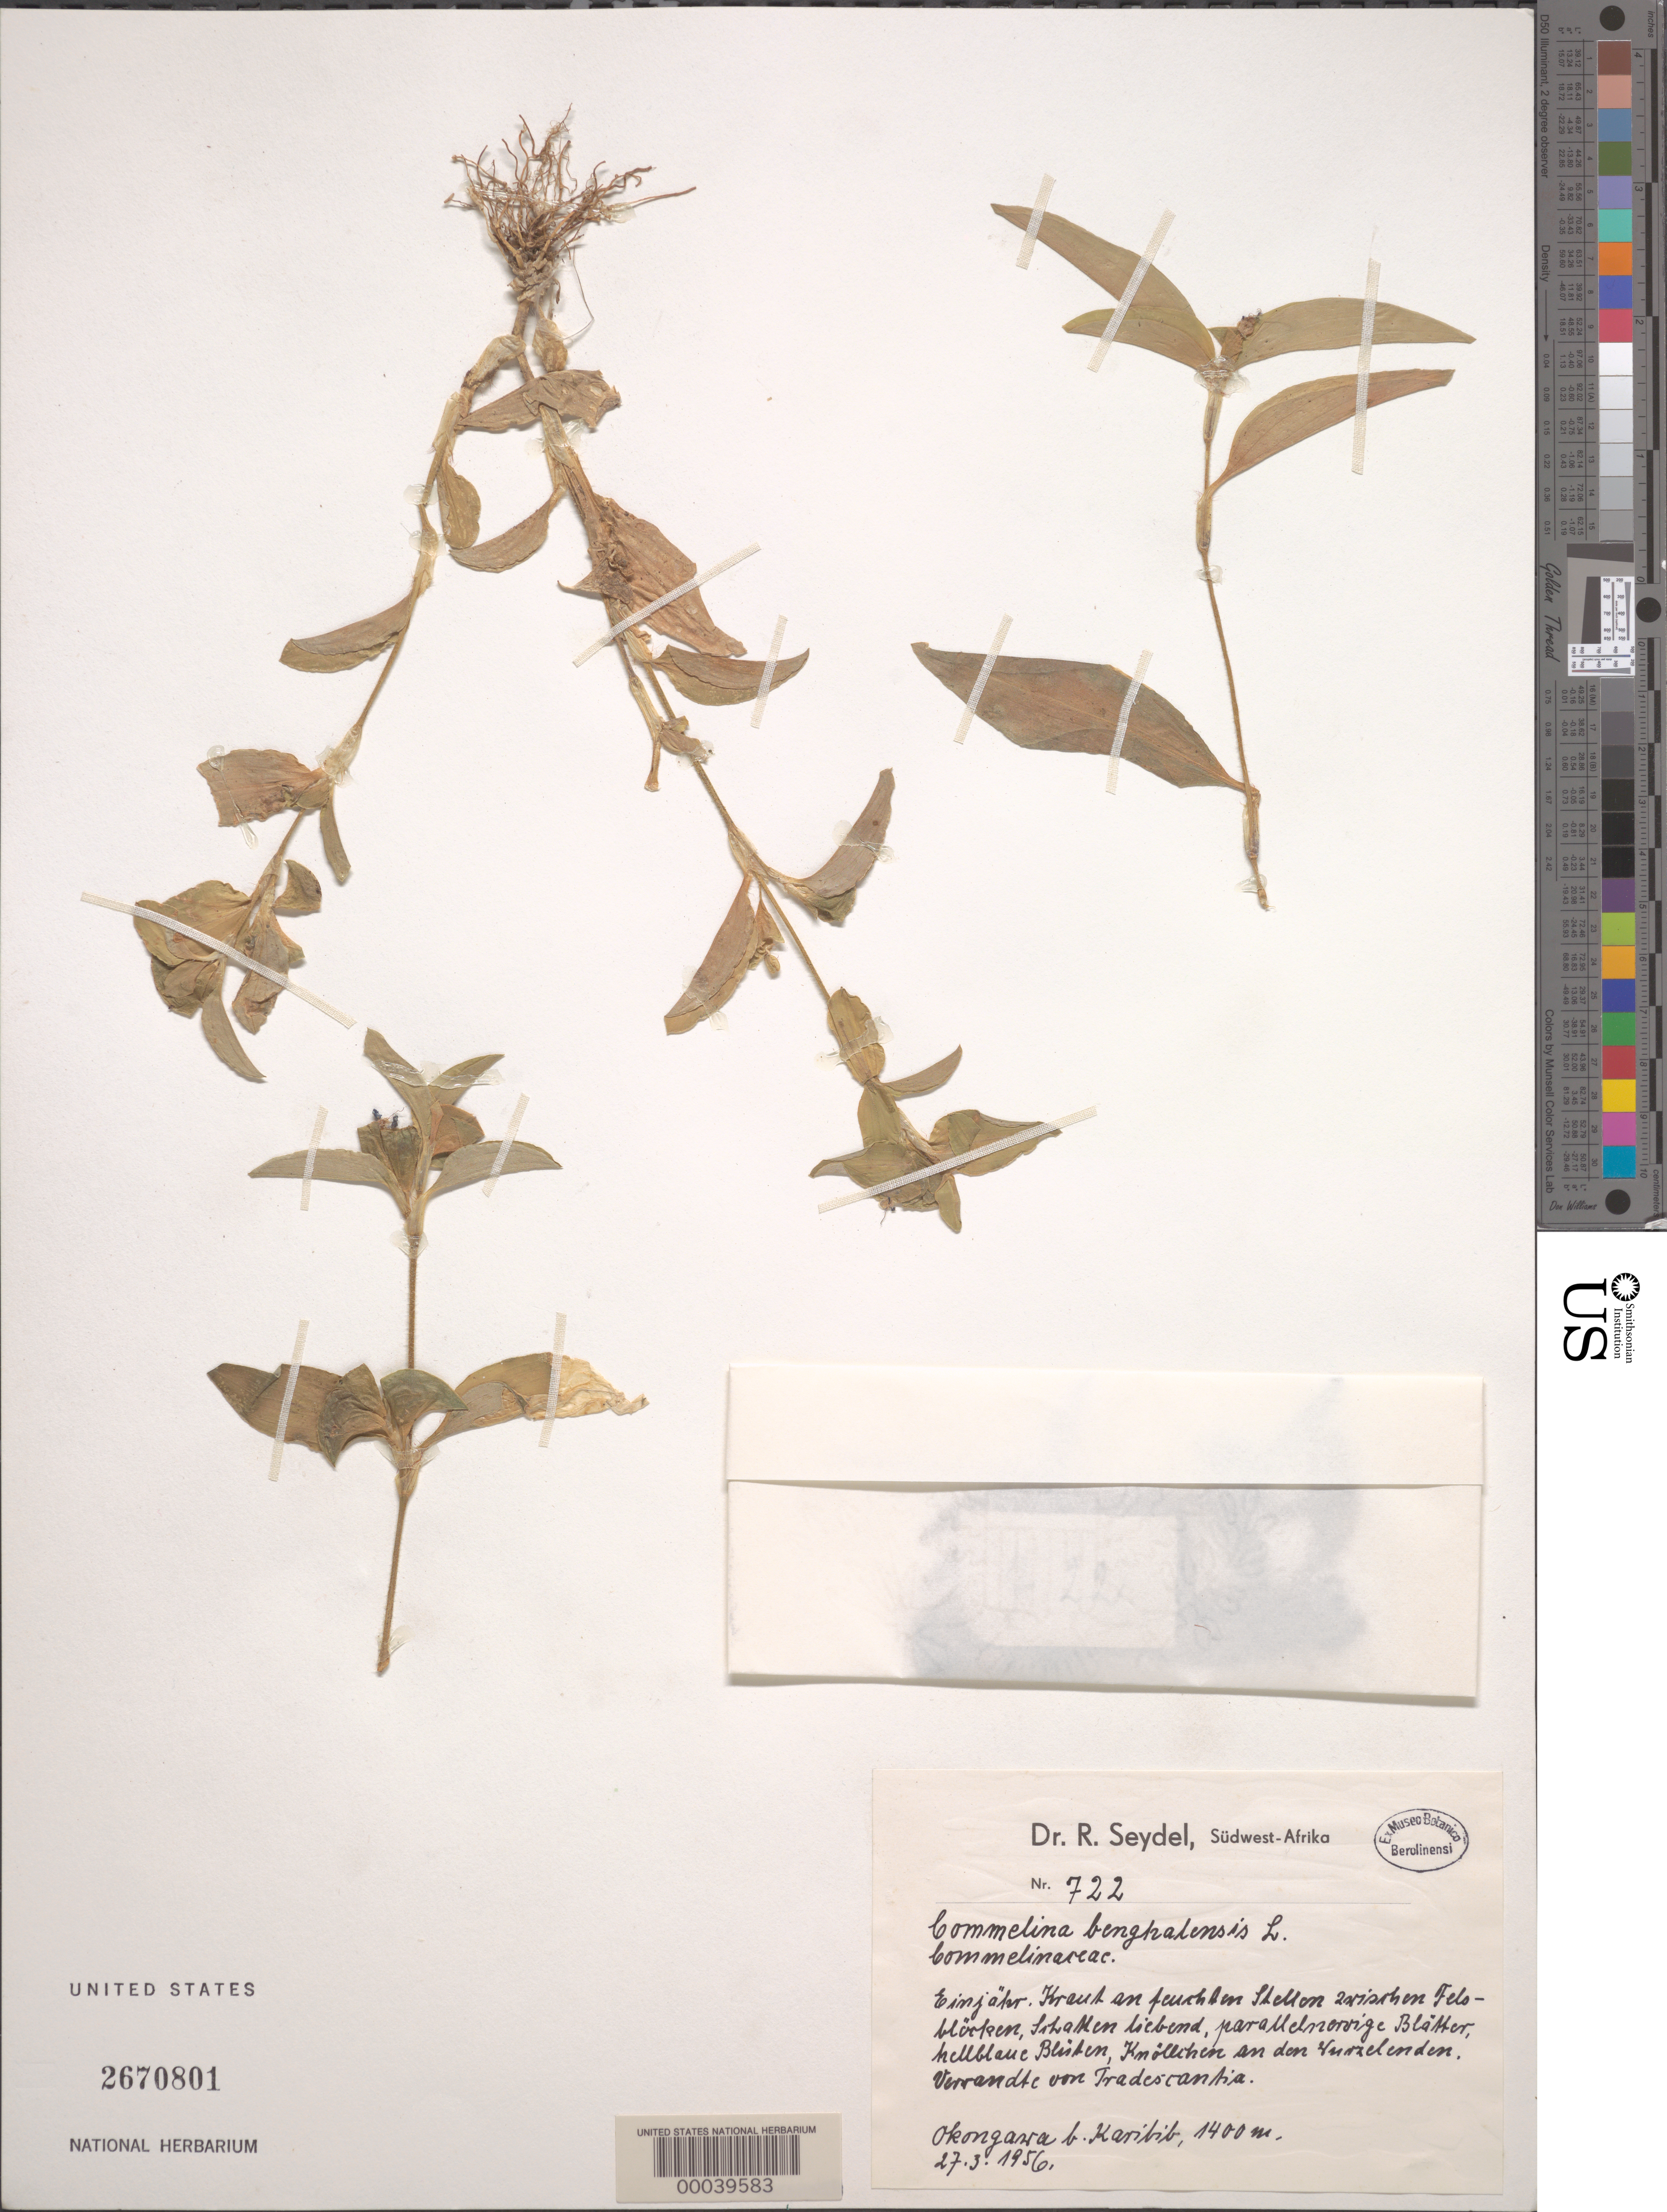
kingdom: Plantae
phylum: Tracheophyta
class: Liliopsida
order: Commelinales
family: Commelinaceae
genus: Commelina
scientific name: Commelina benghalensis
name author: L.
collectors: R. Seydel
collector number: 722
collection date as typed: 27 Mar 1956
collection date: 1956-03-27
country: Namibia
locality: Karibib; okongava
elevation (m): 1400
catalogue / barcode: US 2670801